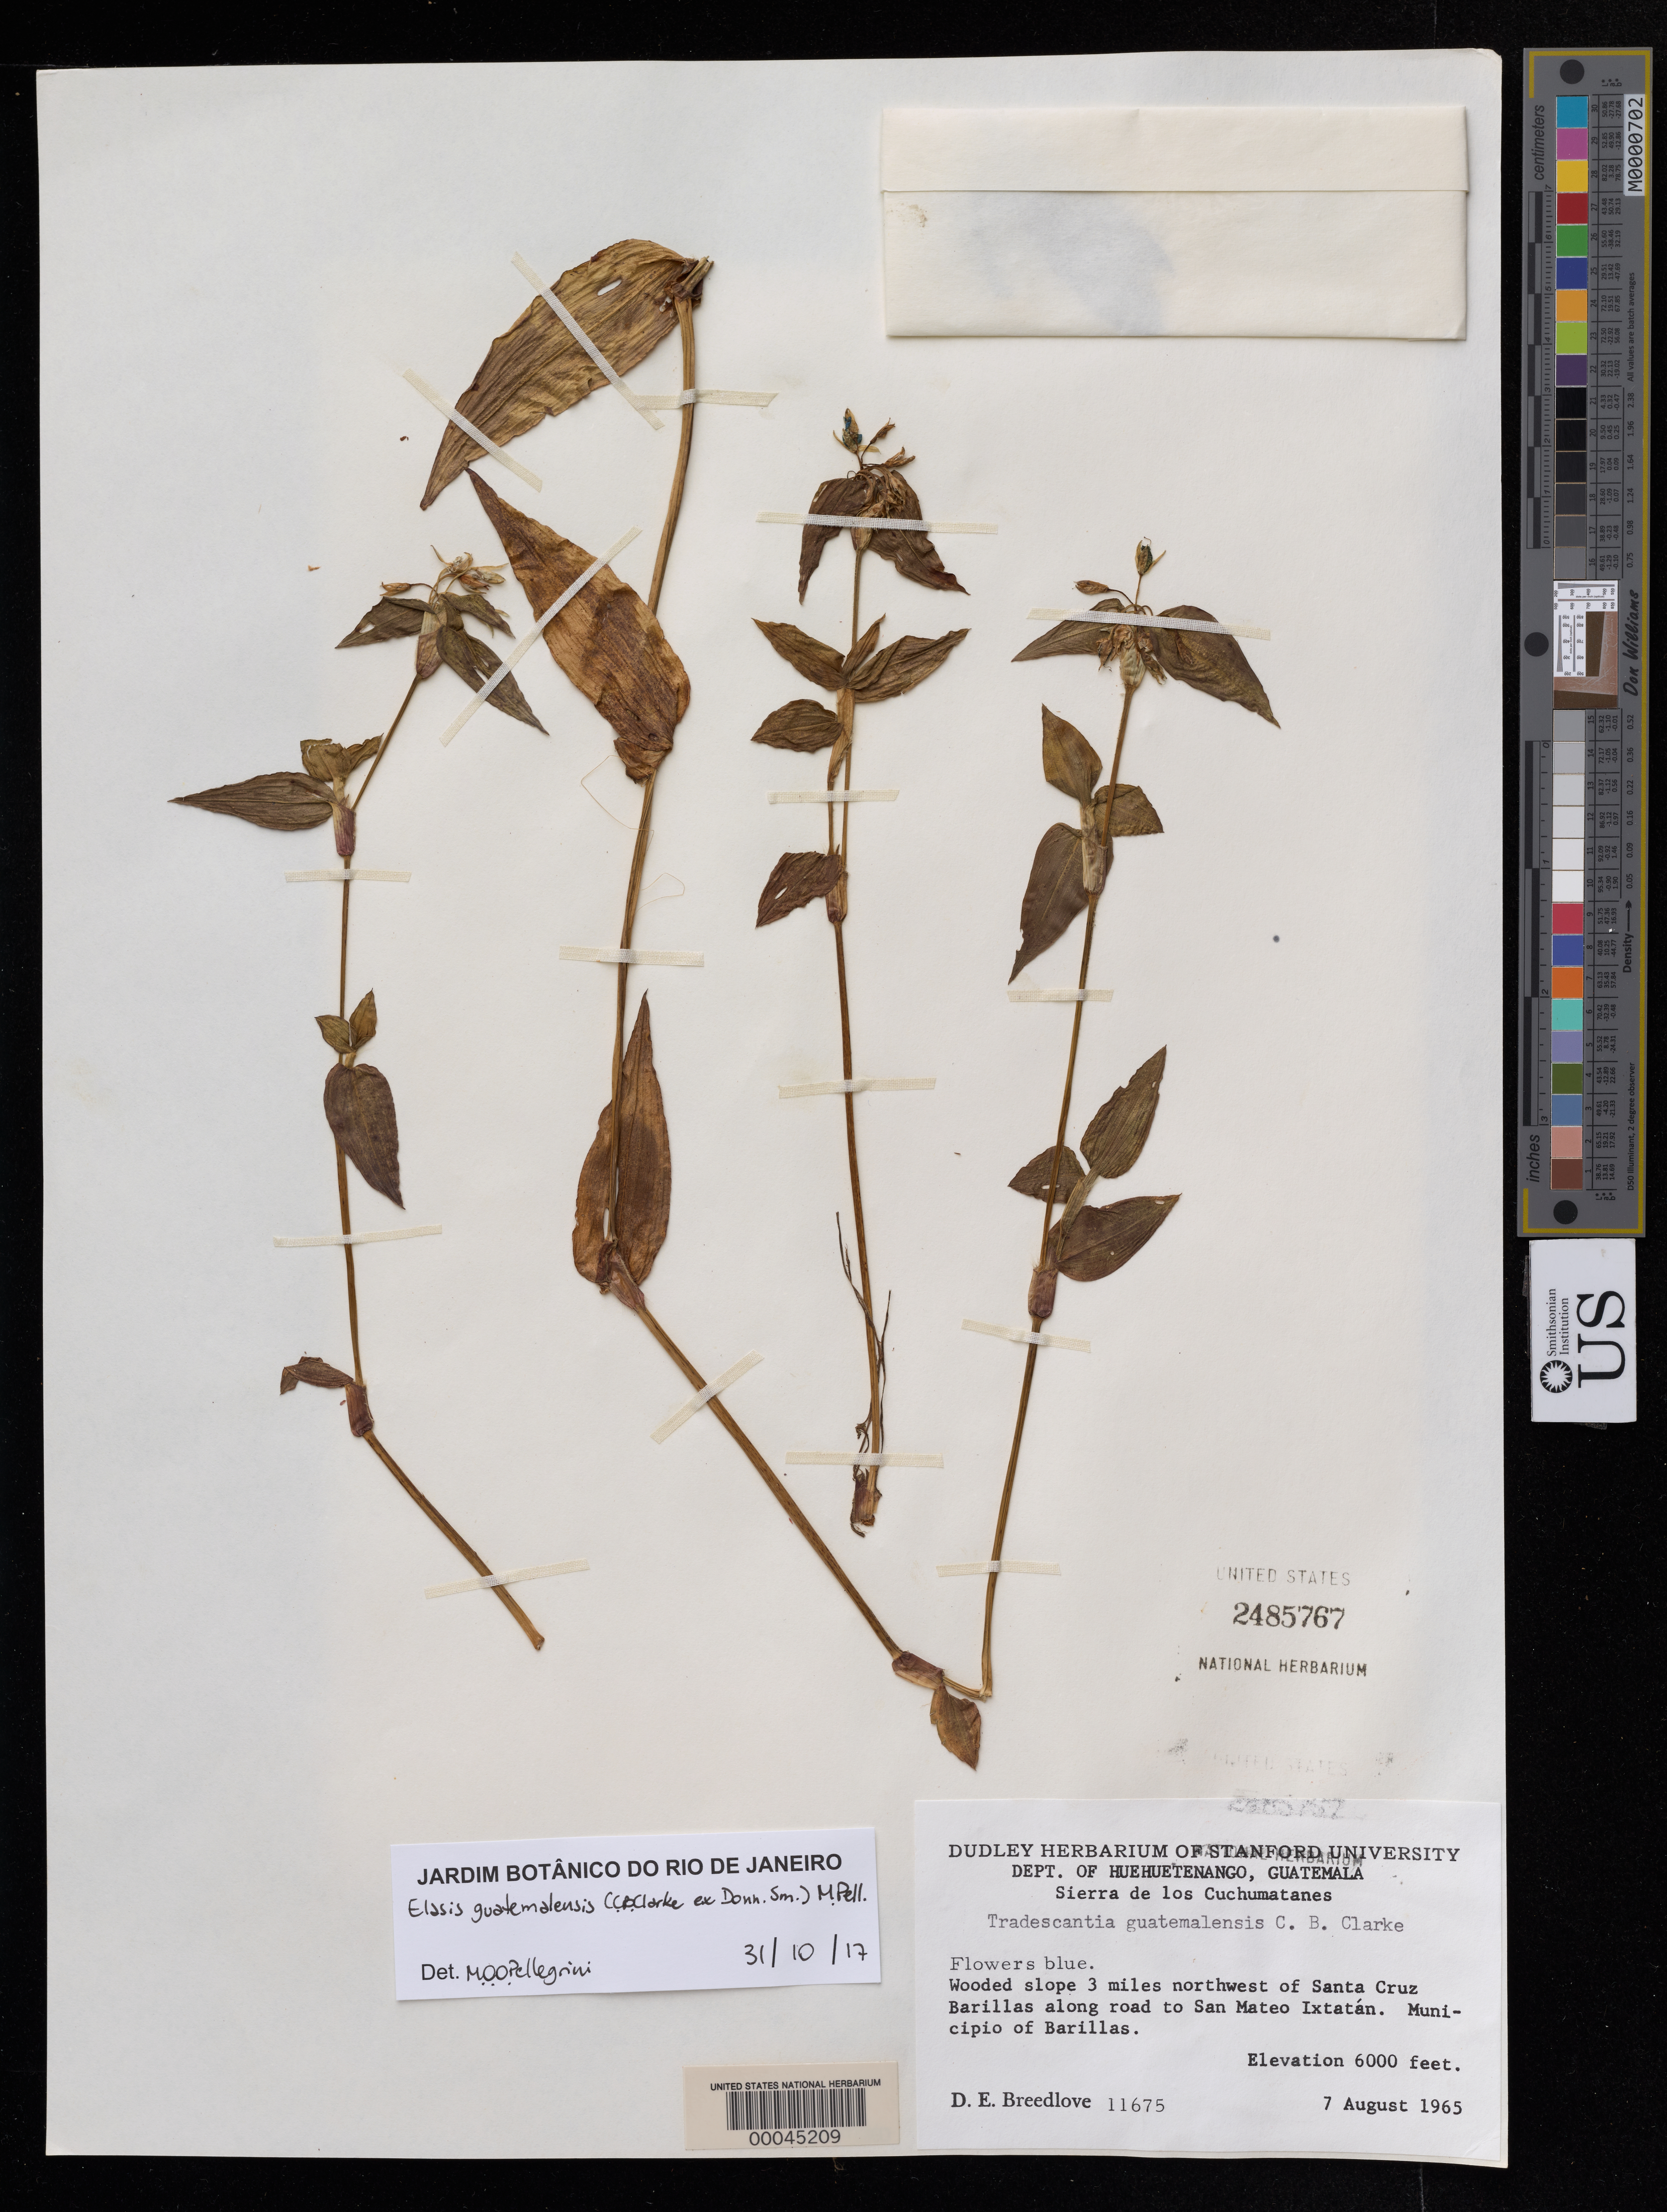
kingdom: Plantae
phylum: Tracheophyta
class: Liliopsida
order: Commelinales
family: Commelinaceae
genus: Tradescantia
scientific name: Tradescantia guatemalensis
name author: C.B. Clarke ex Donn. Sm.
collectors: D. E. Breedlove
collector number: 11675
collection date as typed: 07 Aug 1965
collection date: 1965-08-07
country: Guatemala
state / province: Huehuetenango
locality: Sierra de las Cuchumatanes, NW of Santa Cruz Barillas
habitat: Wooded slope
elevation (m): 1830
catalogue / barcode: US 2485767